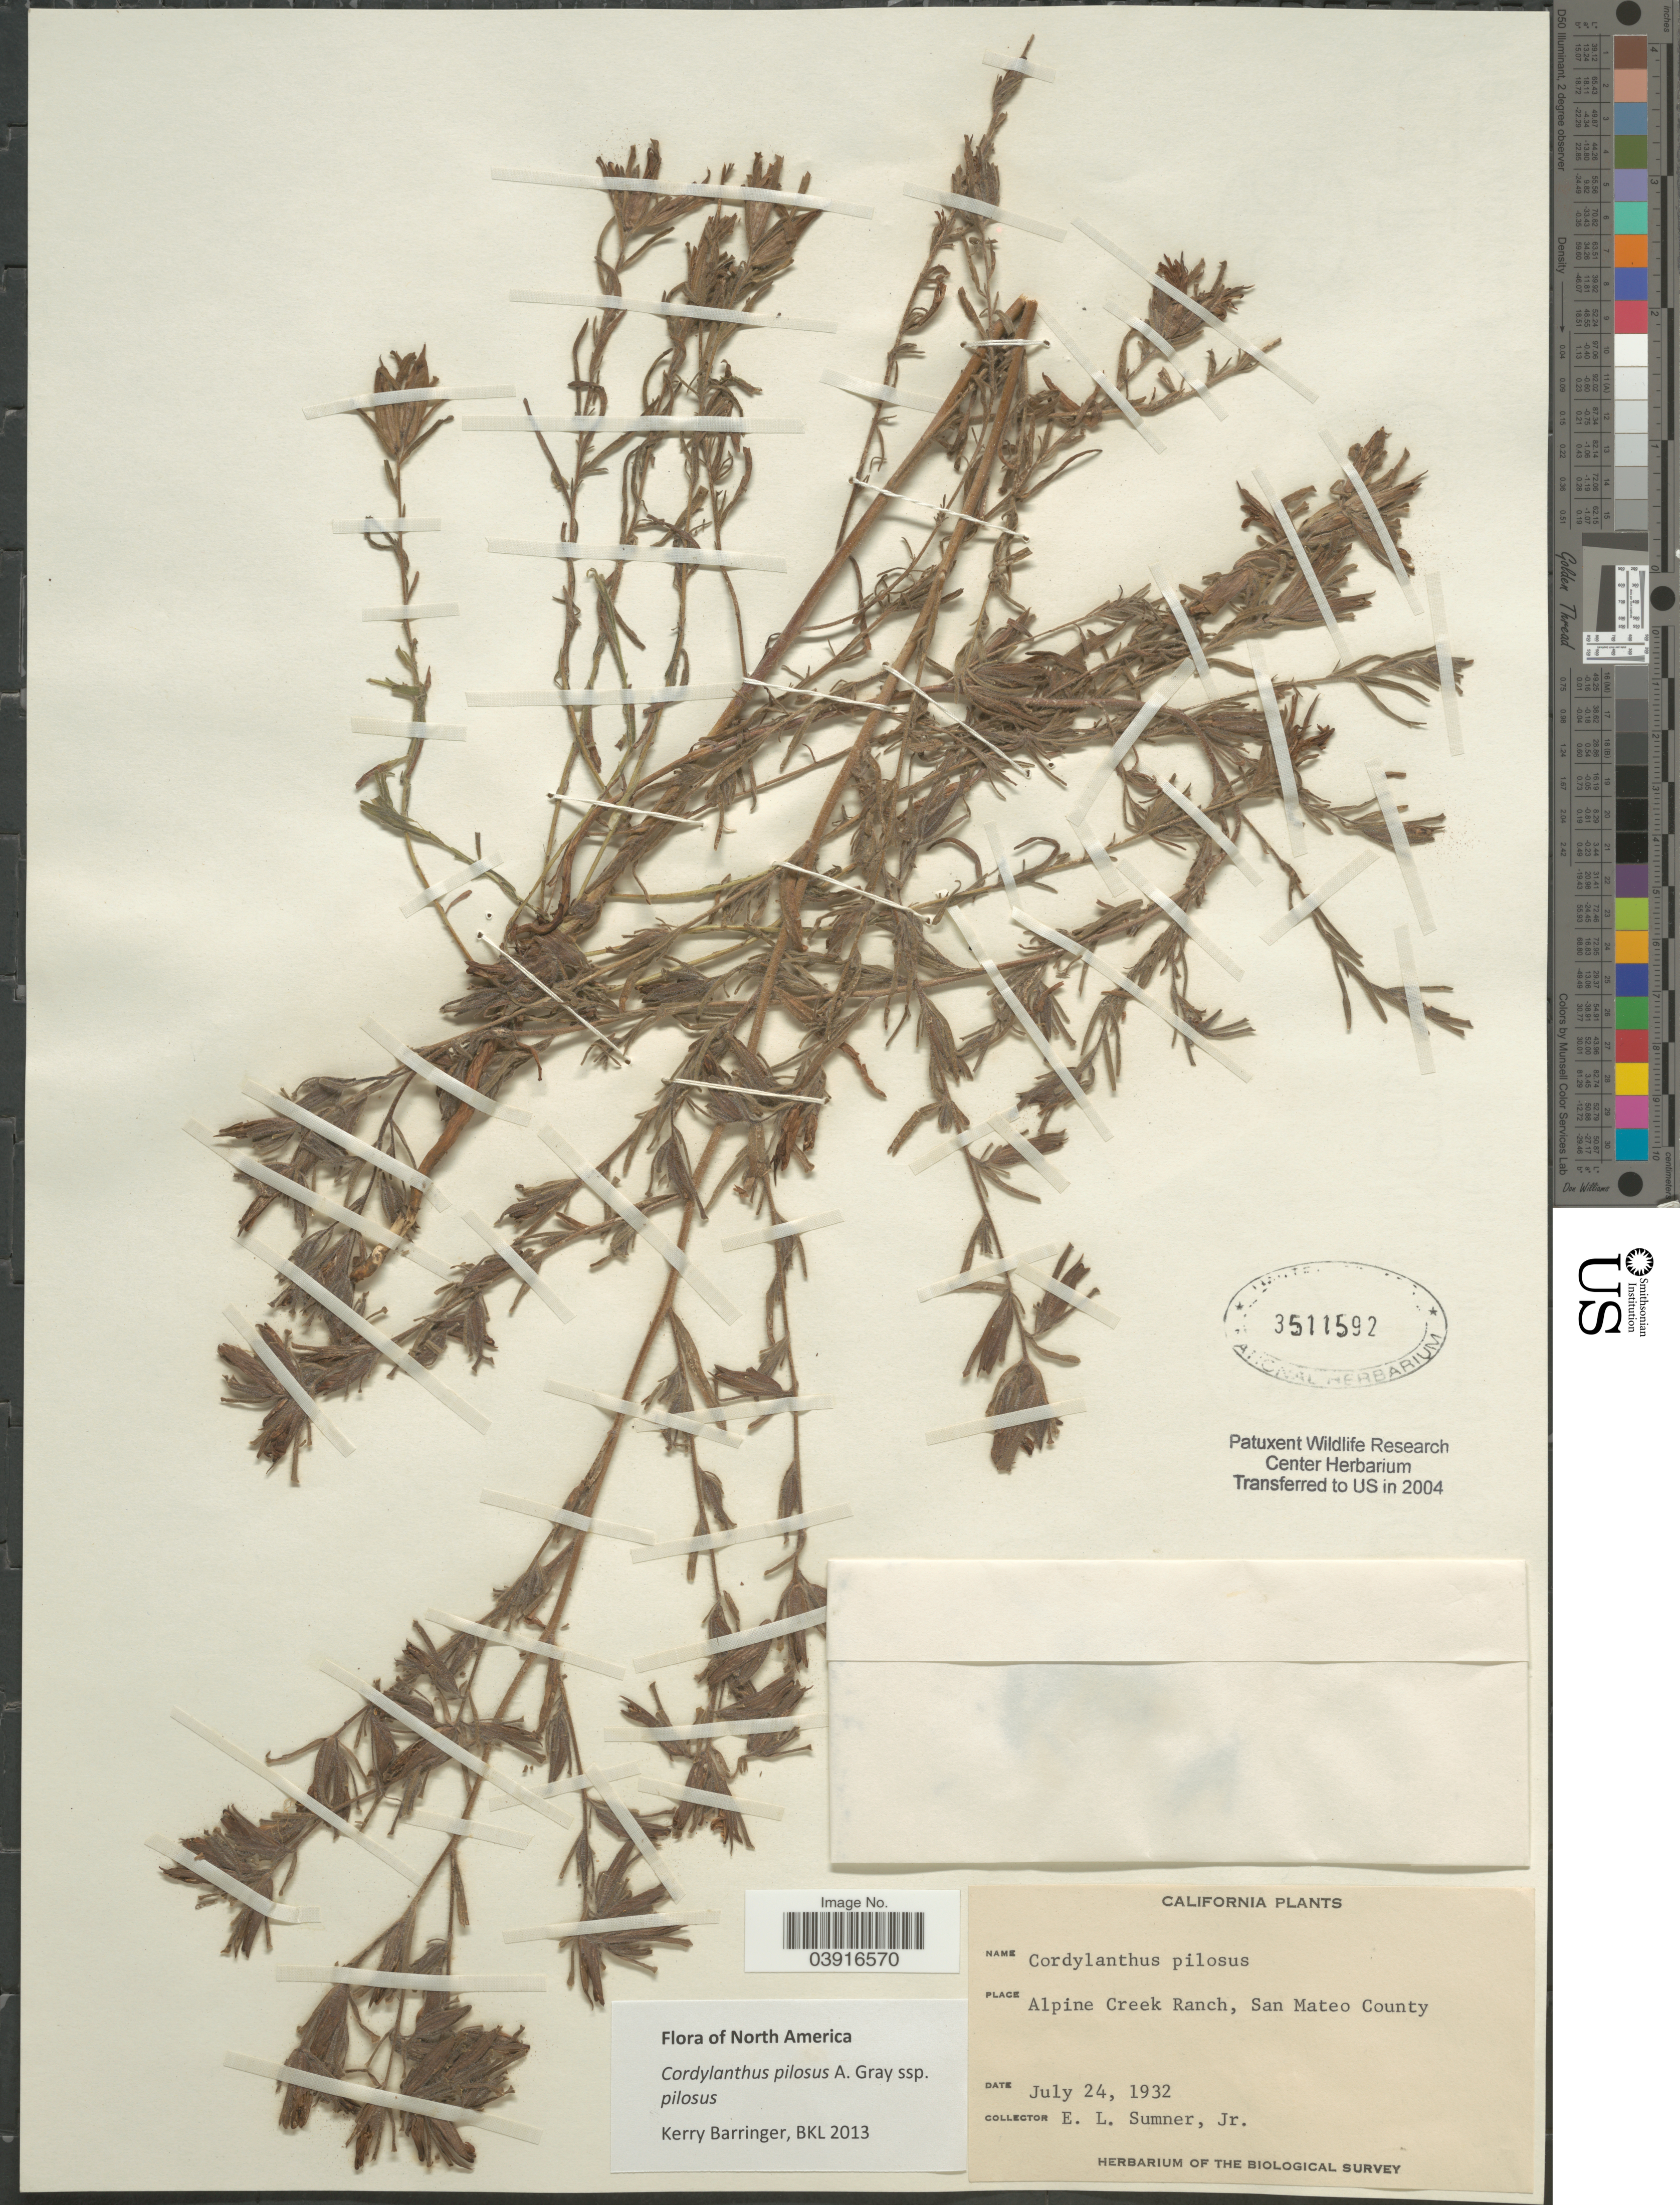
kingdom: Plantae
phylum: Tracheophyta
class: Magnoliopsida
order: Lamiales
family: Orobanchaceae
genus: Cordylanthus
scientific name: Cordylanthus pilosus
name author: A. Gray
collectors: E. Sumner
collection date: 1932-07-24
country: United States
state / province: California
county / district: San Mateo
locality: Alpine Creek Ranch, San Mateo County.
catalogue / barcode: US 3511592